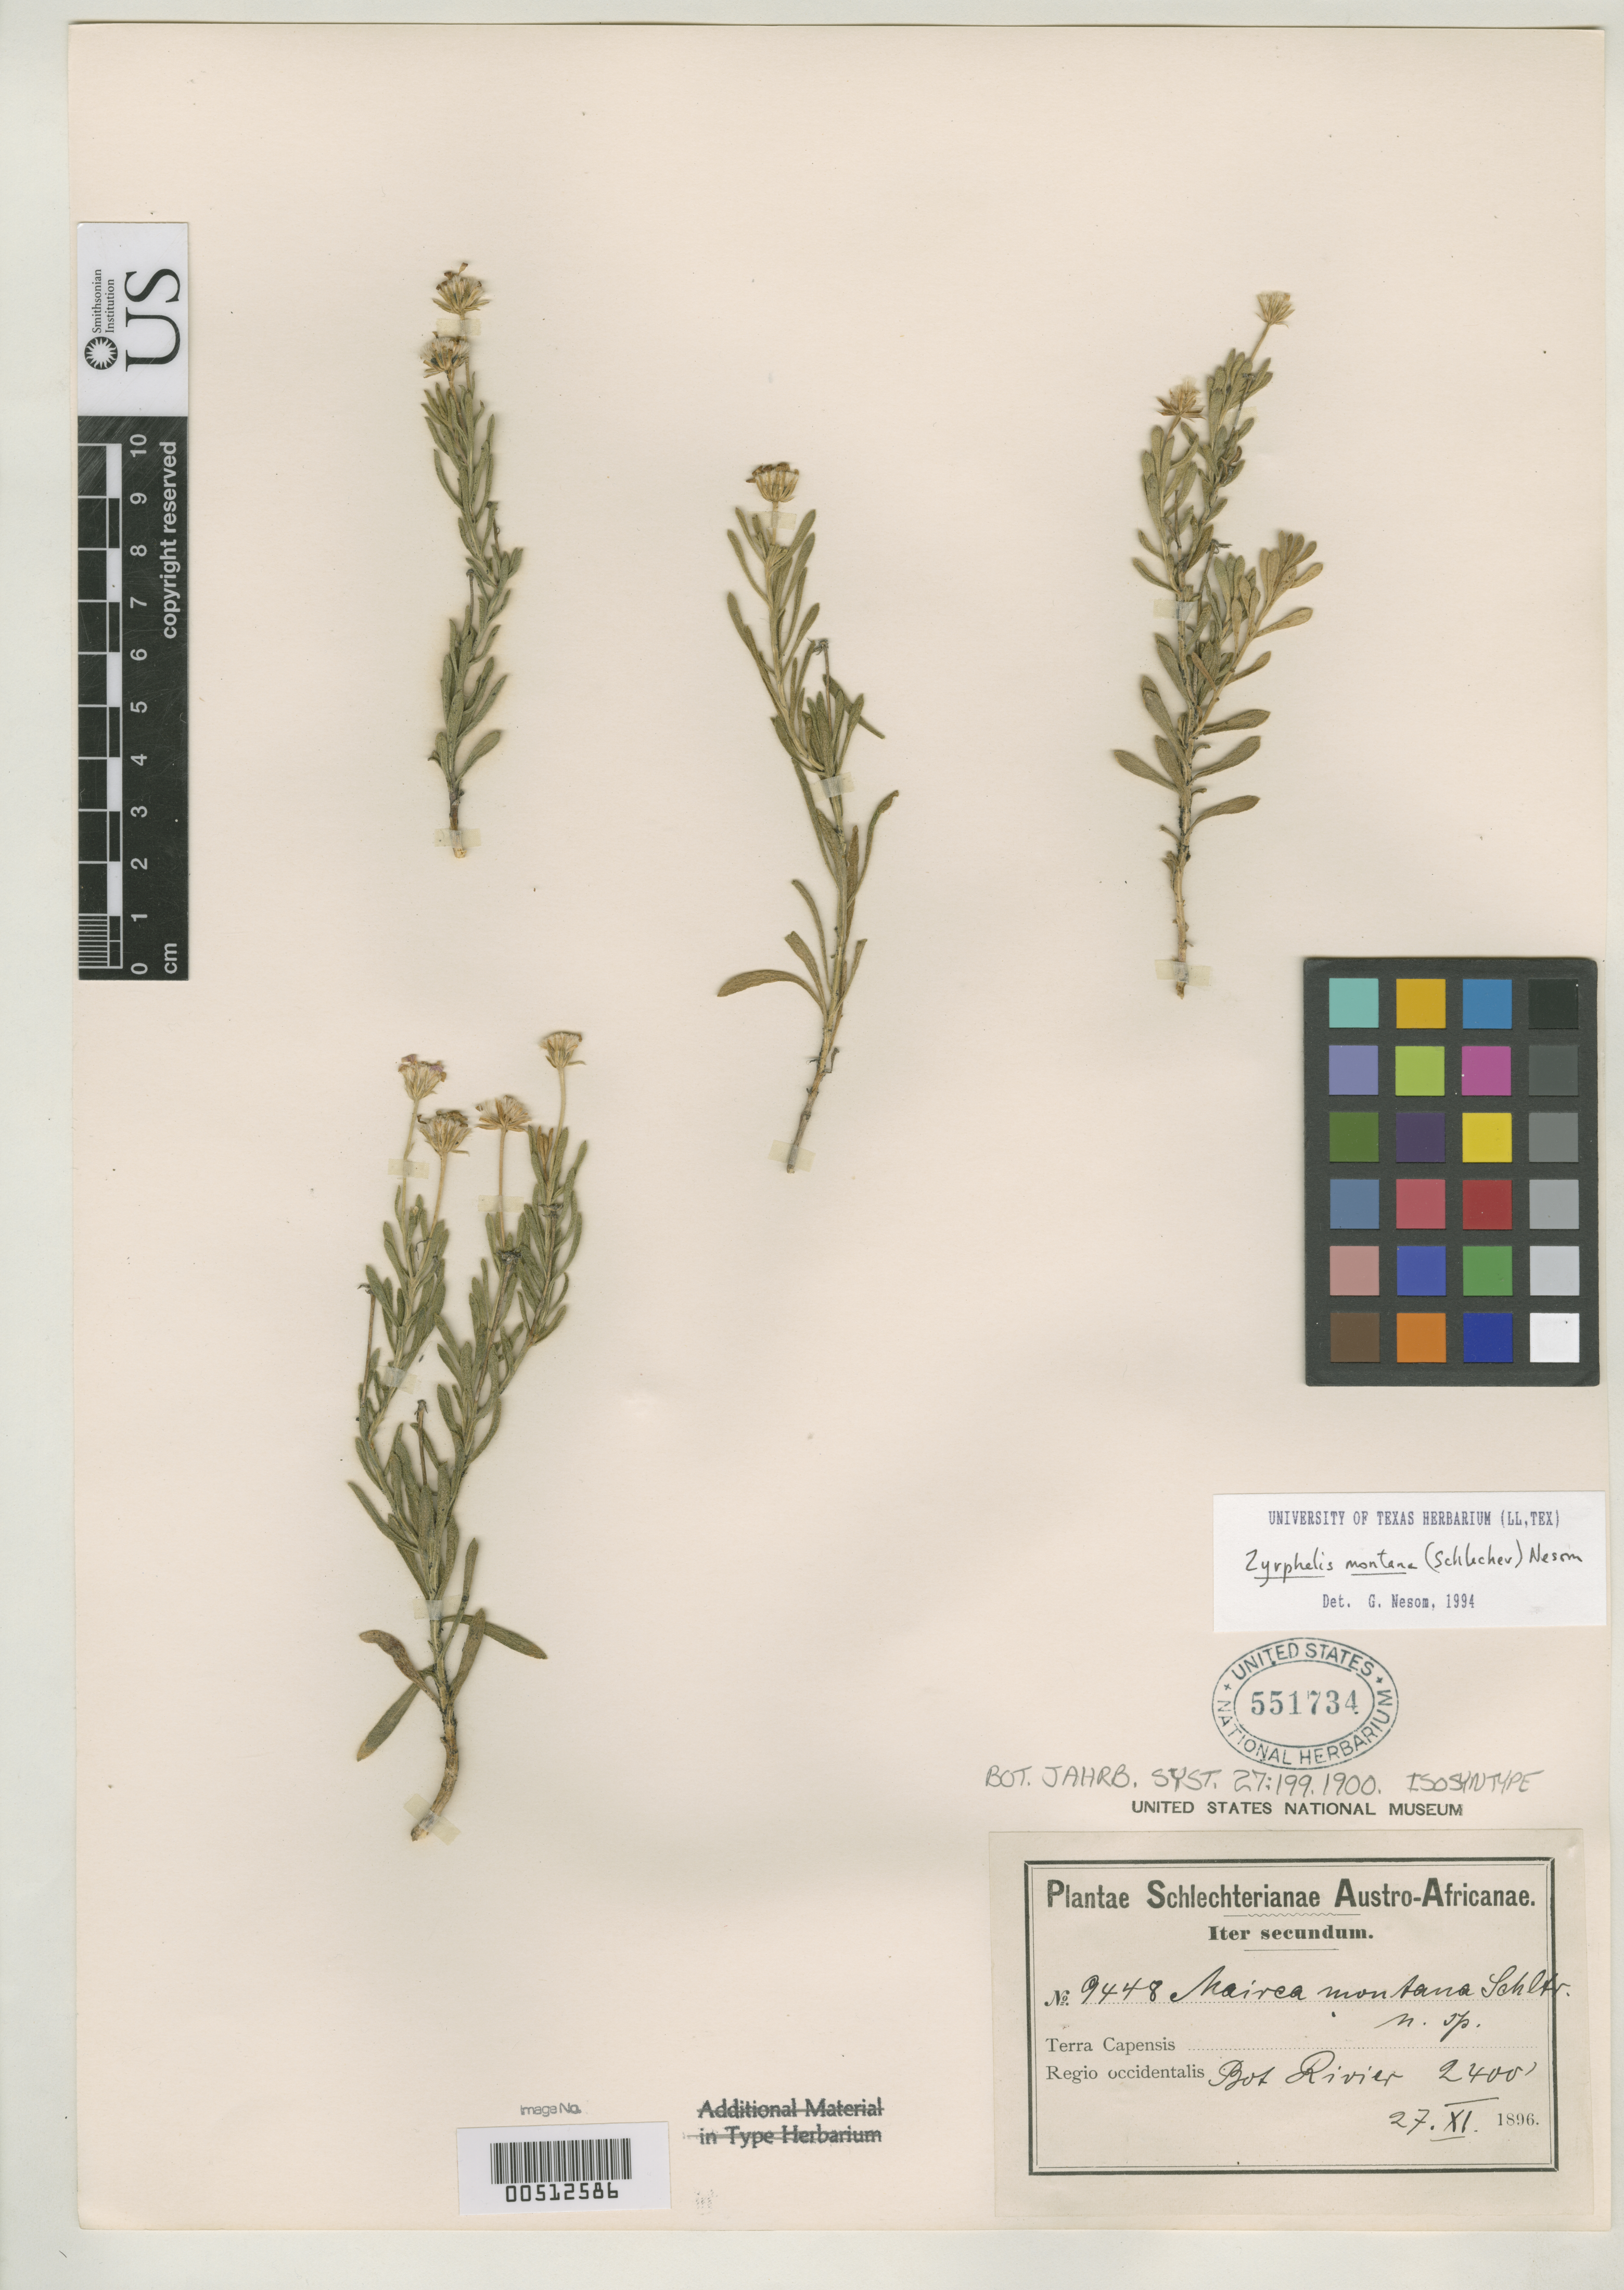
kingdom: Plantae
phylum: Tracheophyta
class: Magnoliopsida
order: Asterales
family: Asteraceae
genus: Mairia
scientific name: Mairia montana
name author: Schltr.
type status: Isosyntype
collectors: F. R. R. Schlechter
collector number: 9448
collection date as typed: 27 Nov 1896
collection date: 1896-11-27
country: South Africa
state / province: Western Cape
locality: Terra Capensis, Regio occidentalis, Bot Rivier.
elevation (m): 732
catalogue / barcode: US 551734